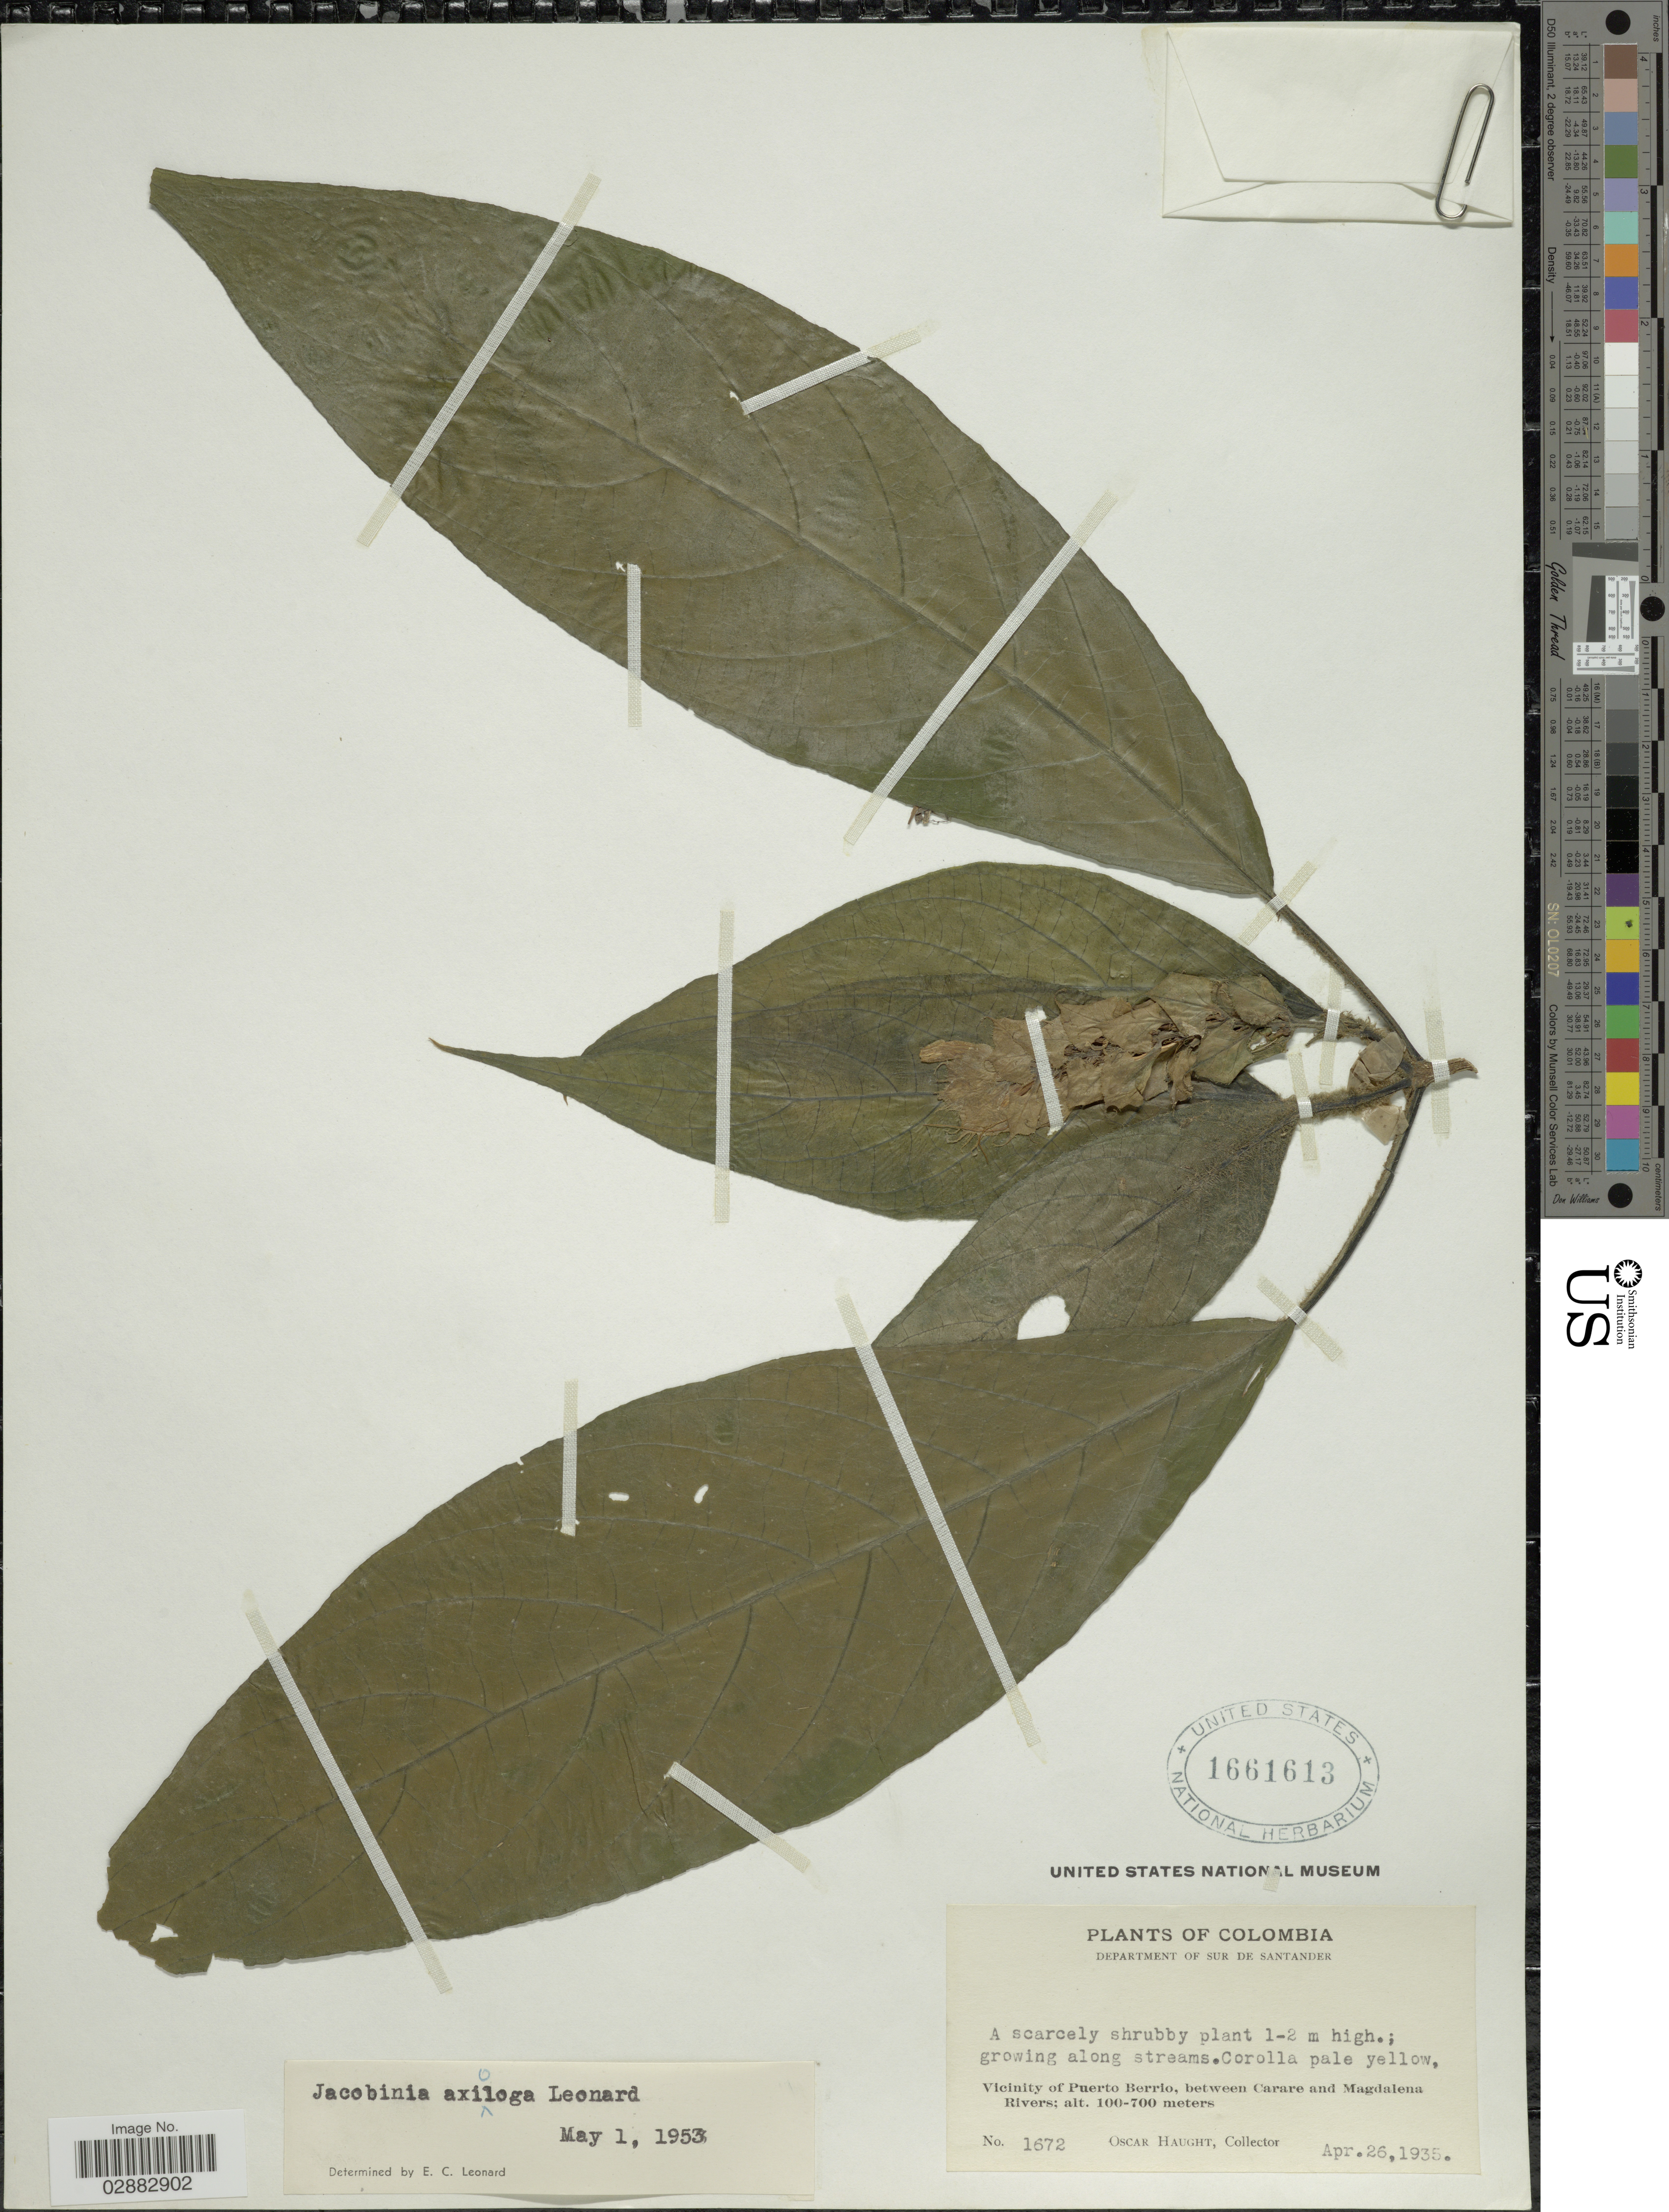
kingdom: Plantae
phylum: Tracheophyta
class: Magnoliopsida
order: Lamiales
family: Acanthaceae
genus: Jacobinia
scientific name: Jacobinia axiologa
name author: Leonard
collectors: O. L. Haught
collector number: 1672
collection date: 1935-04-26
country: Colombia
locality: Department of Sur de Santander. Vicinity of Puerto Berrio, between Carare and Magdalena Rivers.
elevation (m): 100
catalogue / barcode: US 1661613